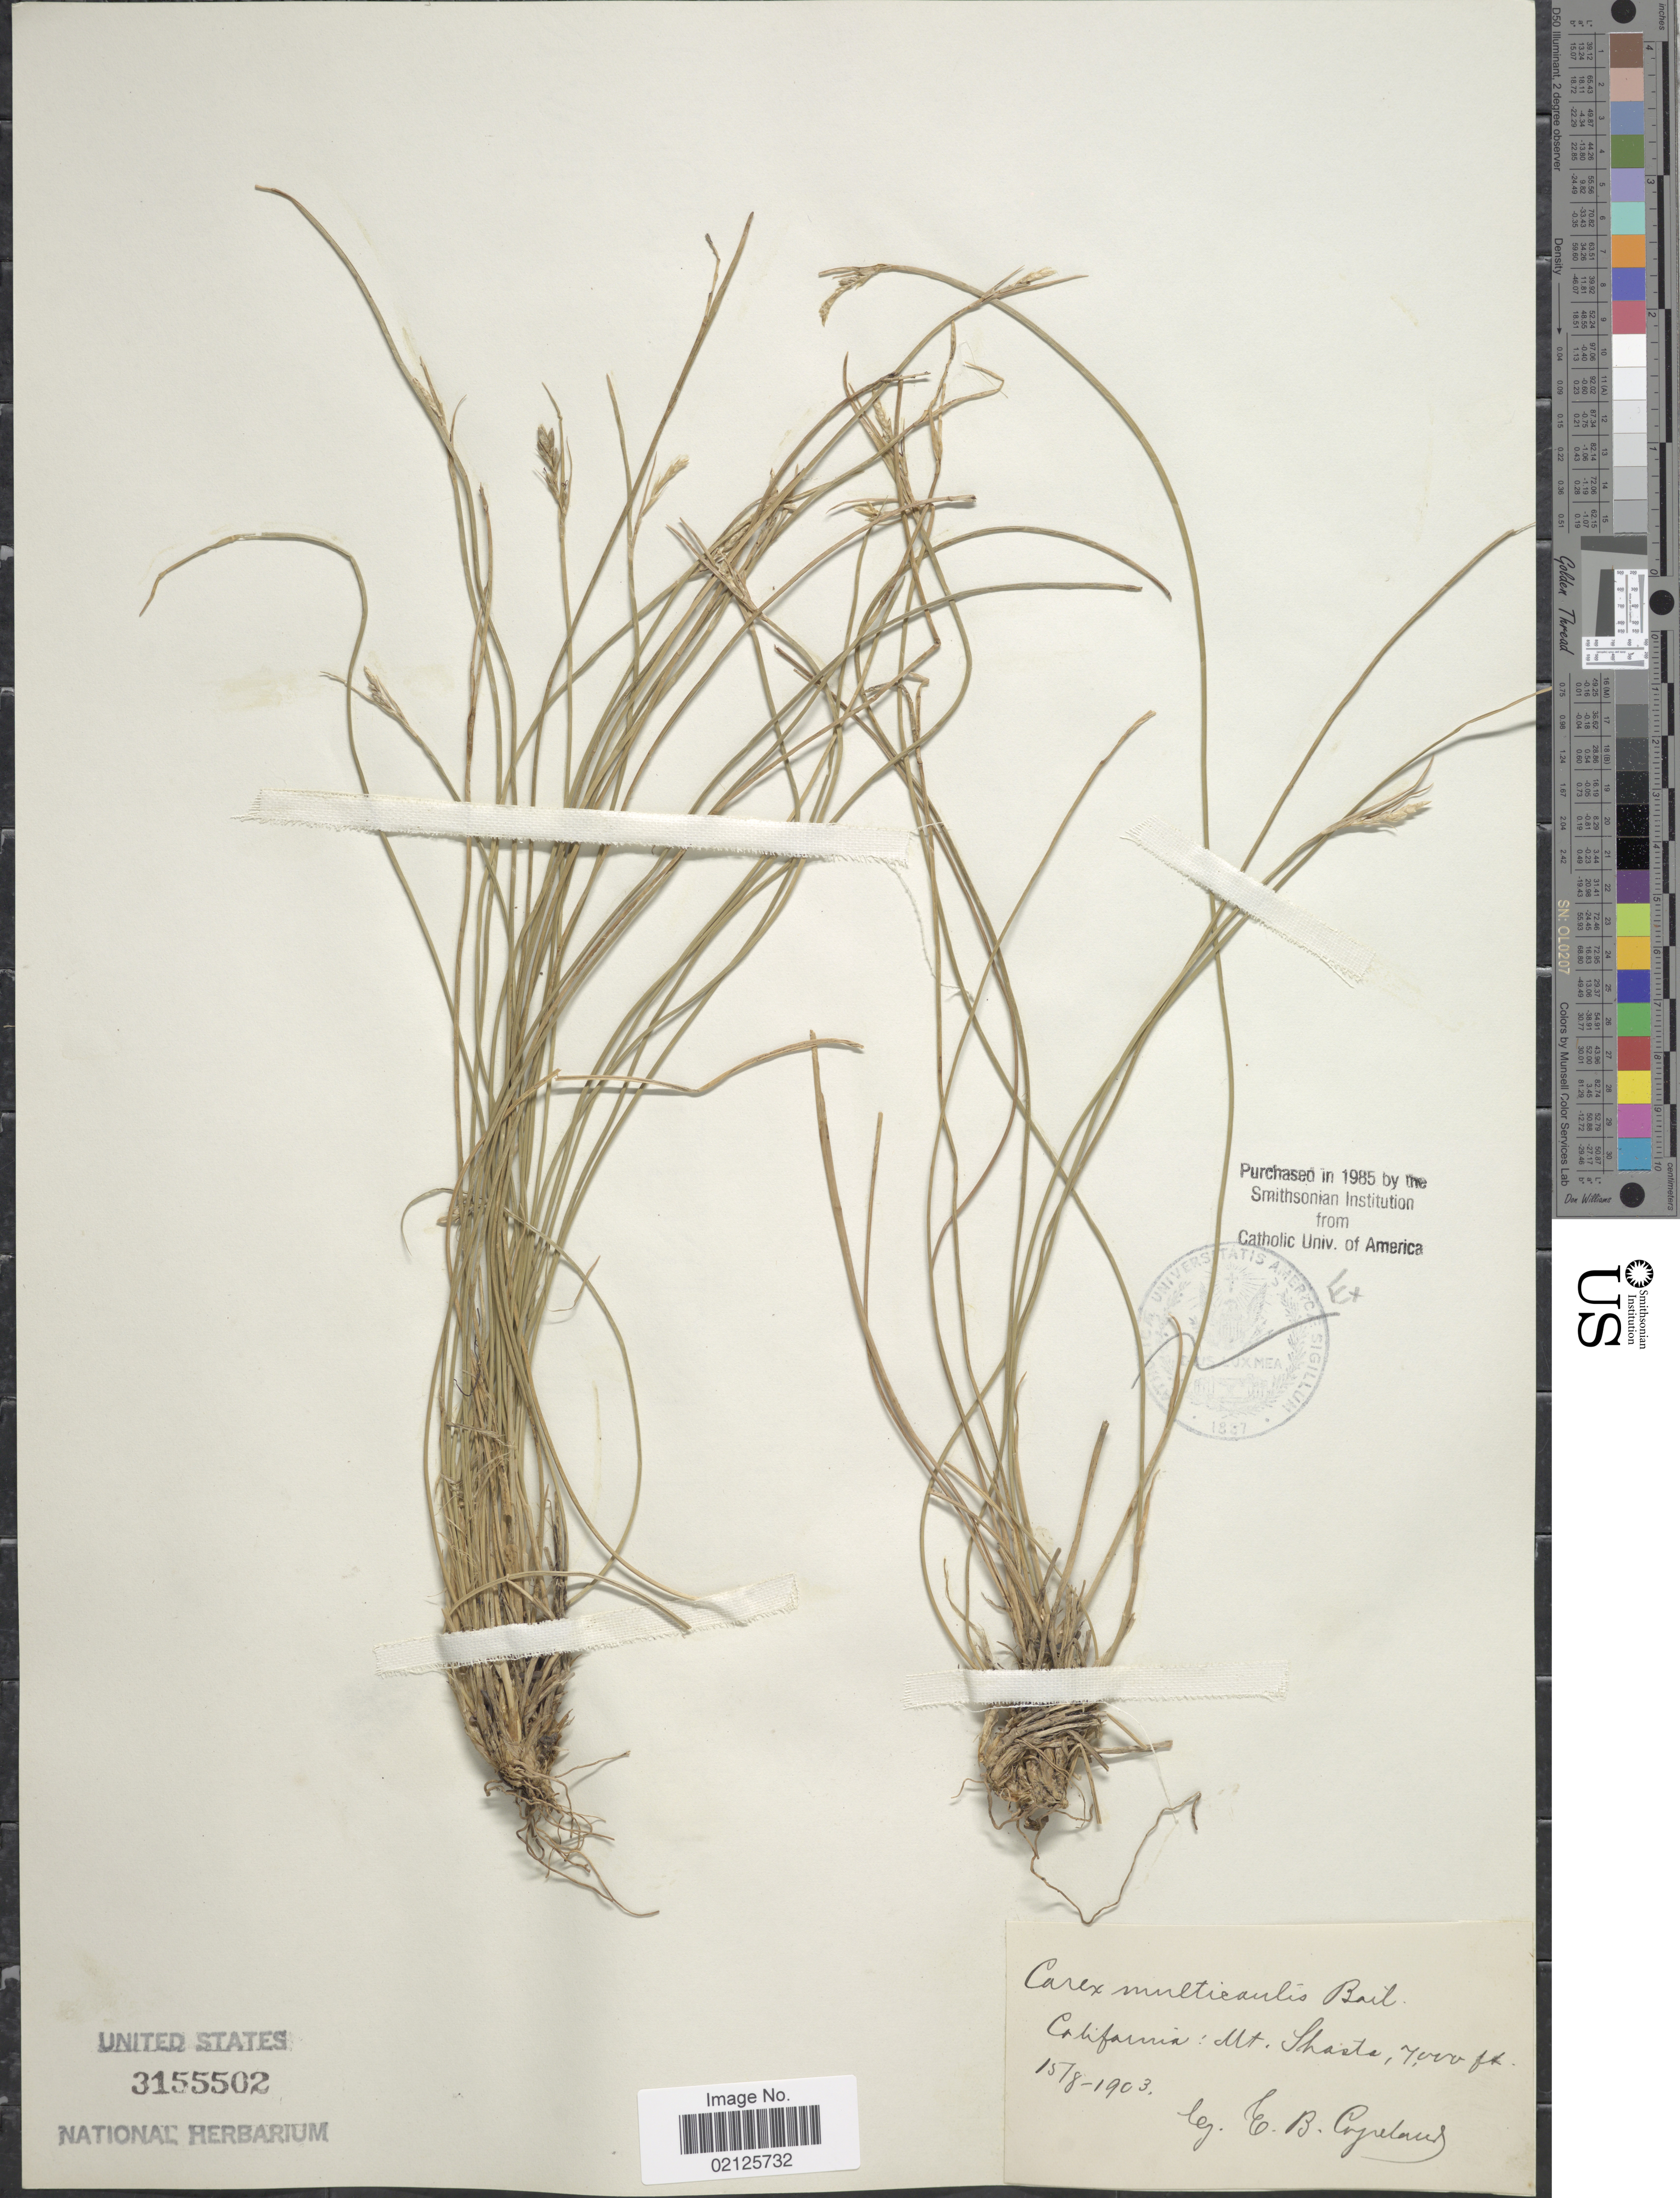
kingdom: Plantae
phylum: Tracheophyta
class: Liliopsida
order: Poales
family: Cyperaceae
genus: Carex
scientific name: Carex multicaulis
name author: L.H. Bailey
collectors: E. B. Copeland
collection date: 1903-08-15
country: United States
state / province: California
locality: Mt Shasta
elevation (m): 2134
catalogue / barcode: US 3155502